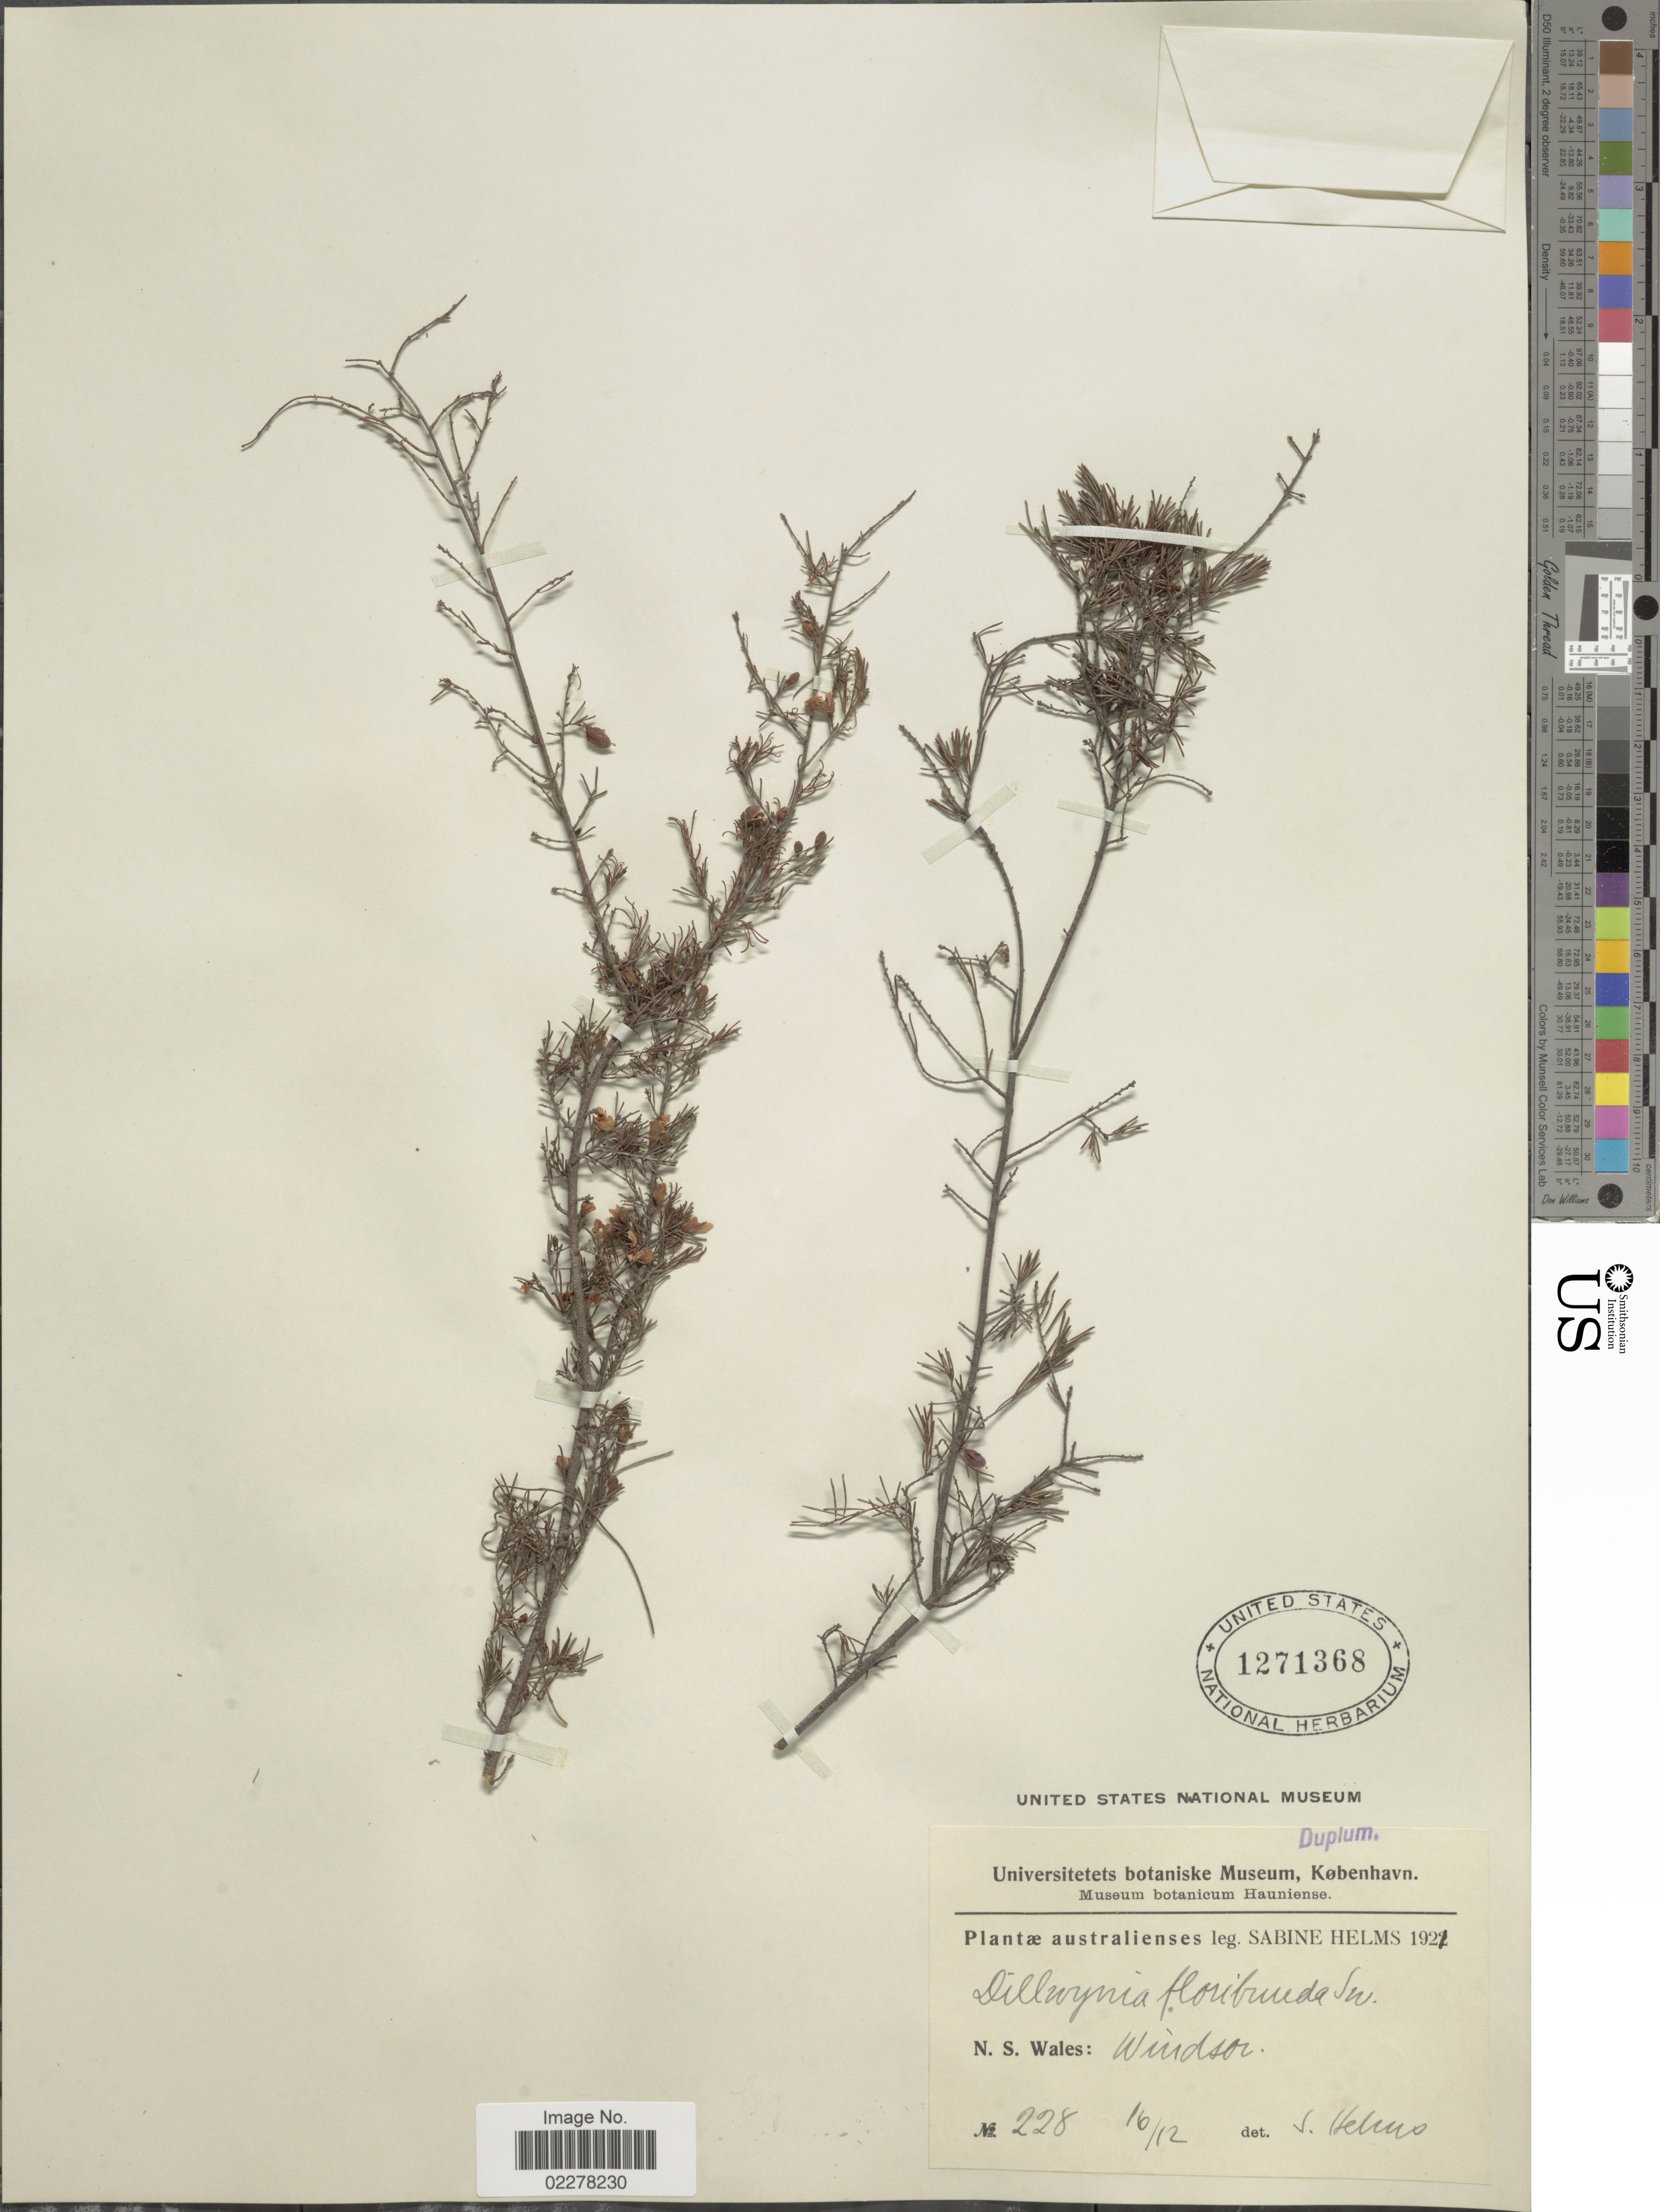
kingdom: Plantae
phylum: Tracheophyta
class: Magnoliopsida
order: Fabales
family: Fabaceae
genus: Dillwynia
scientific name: Dillwynia floribunda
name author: Sm.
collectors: S. Helms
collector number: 228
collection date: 1921-12-16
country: Australia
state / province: New South Wales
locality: N. S. Wales: Windsor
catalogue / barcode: US 1271368